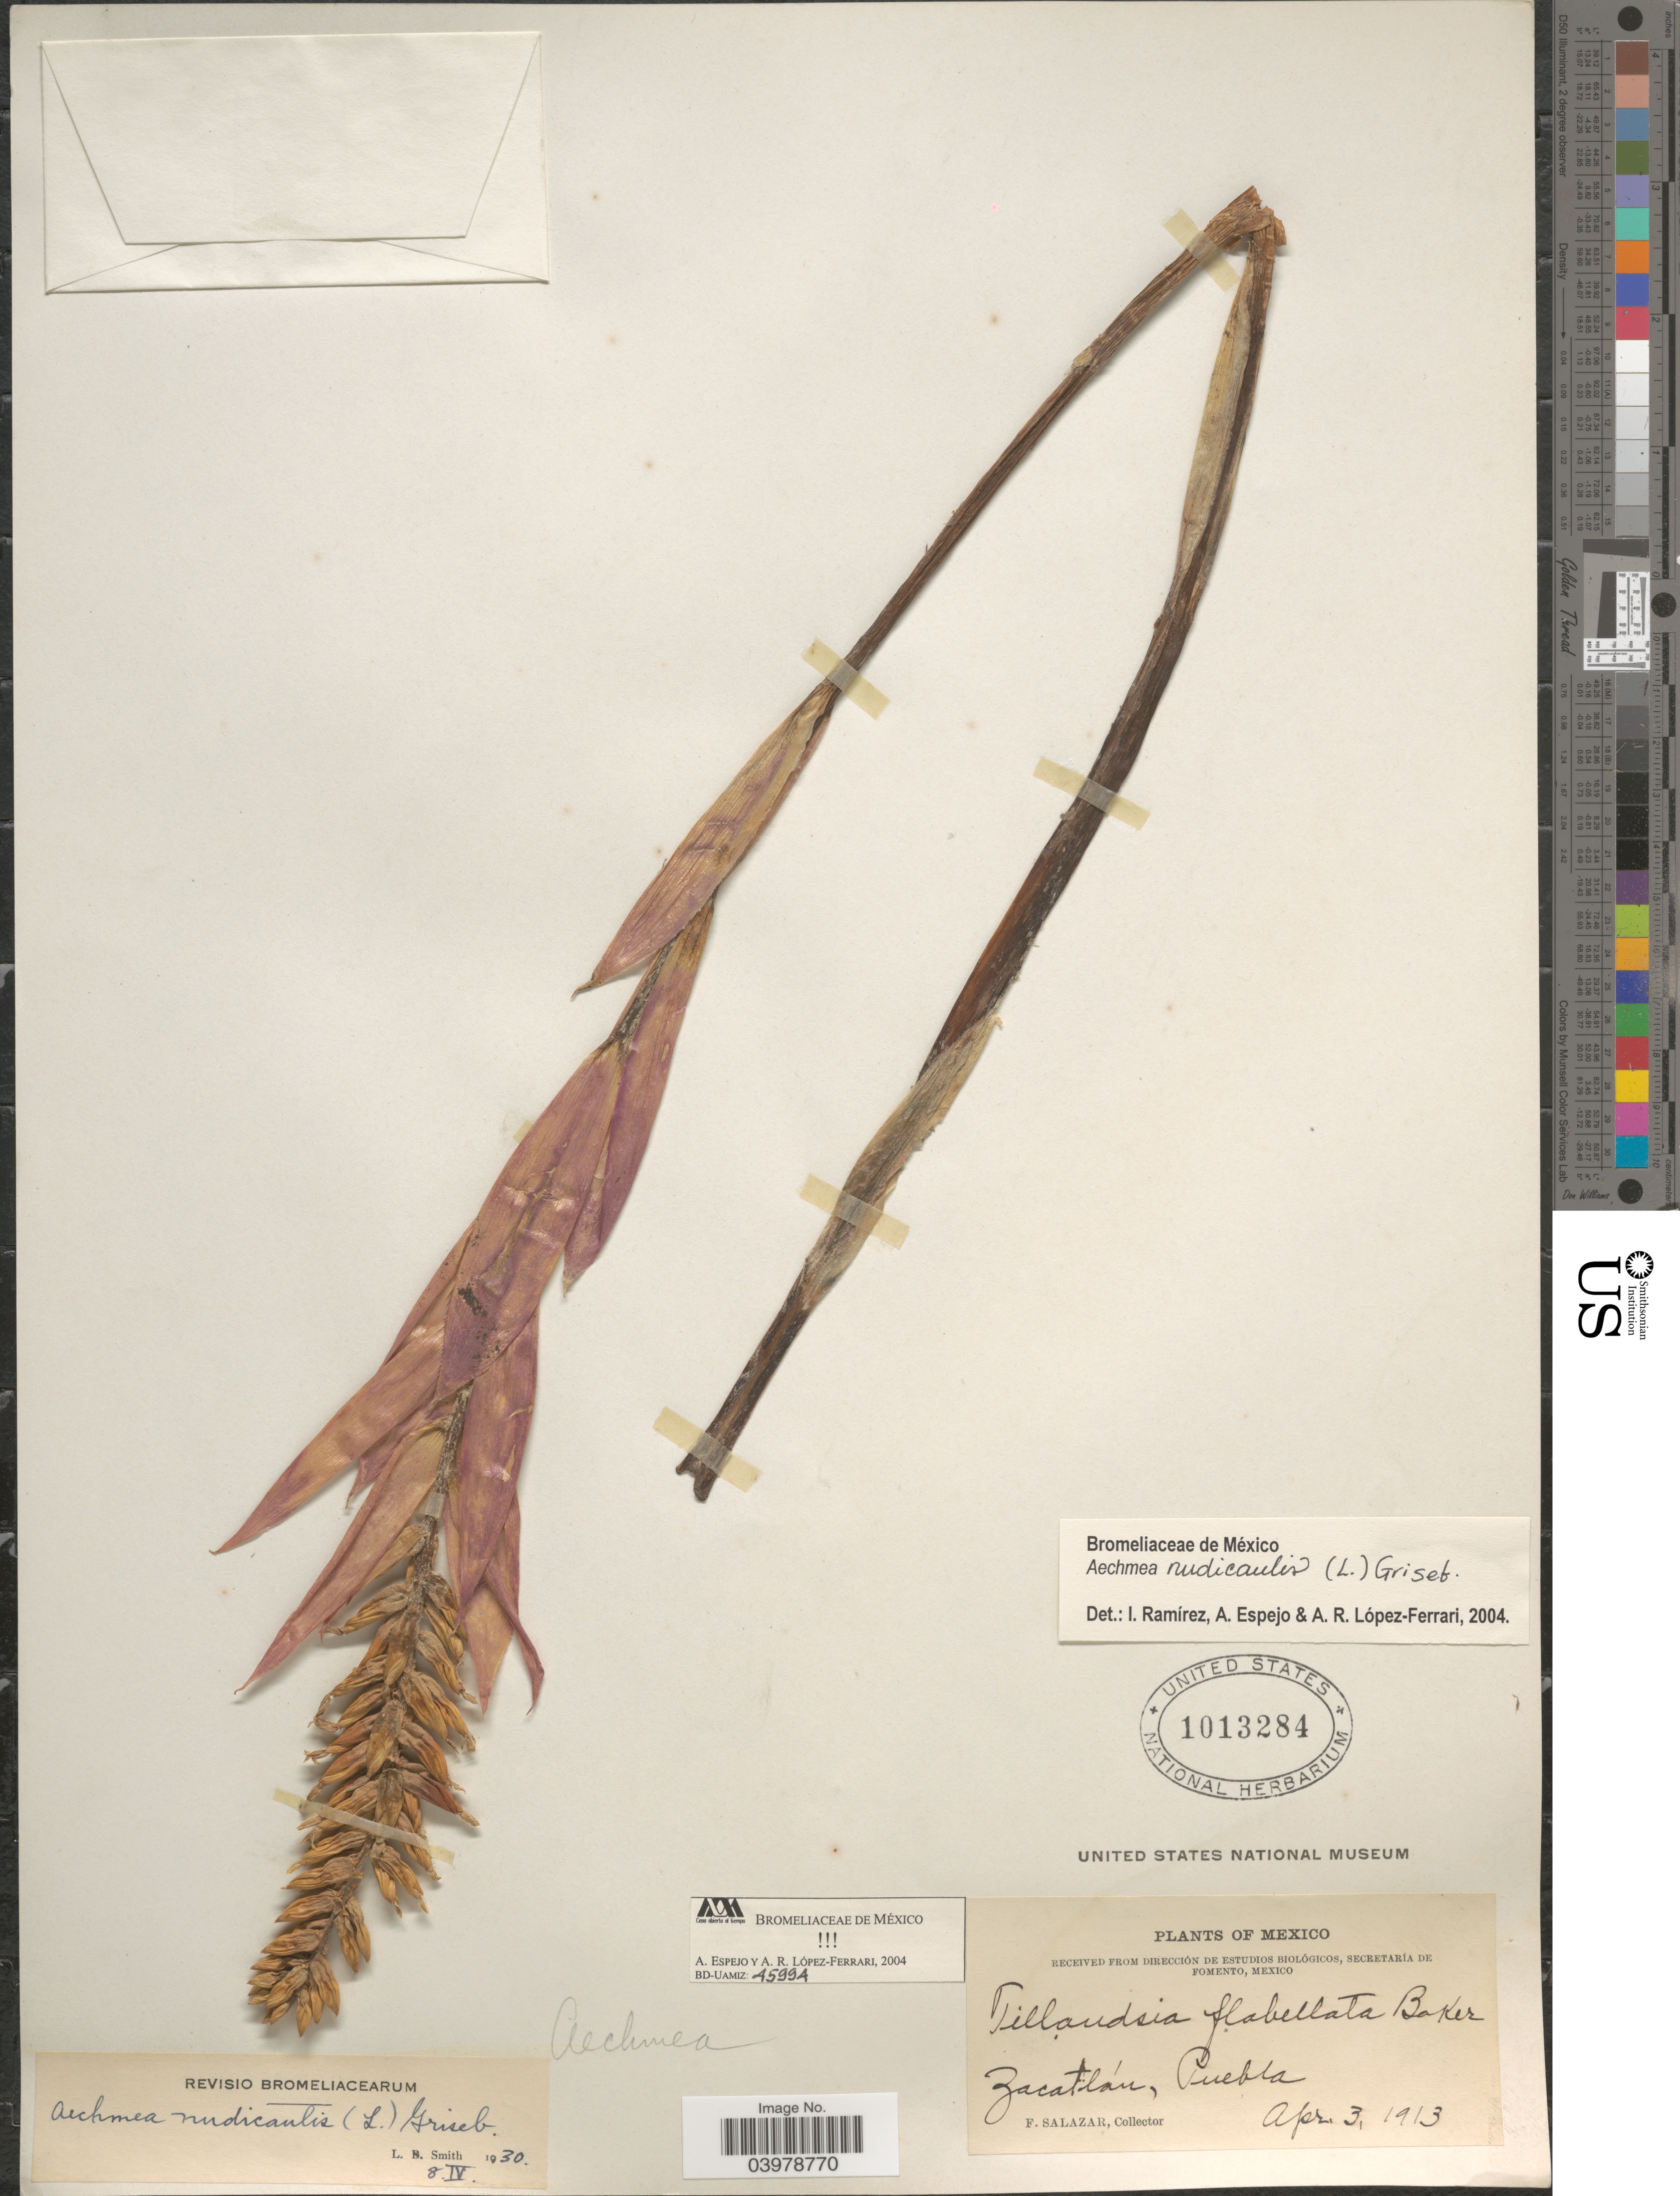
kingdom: Plantae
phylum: Tracheophyta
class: Liliopsida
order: Poales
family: Bromeliaceae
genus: Aechmea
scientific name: Aechmea nudicaulis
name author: (L.) Griseb.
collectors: F. Salazar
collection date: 1913-04-03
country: Mexico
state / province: Puebla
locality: Zacatlán.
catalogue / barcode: US 1013284